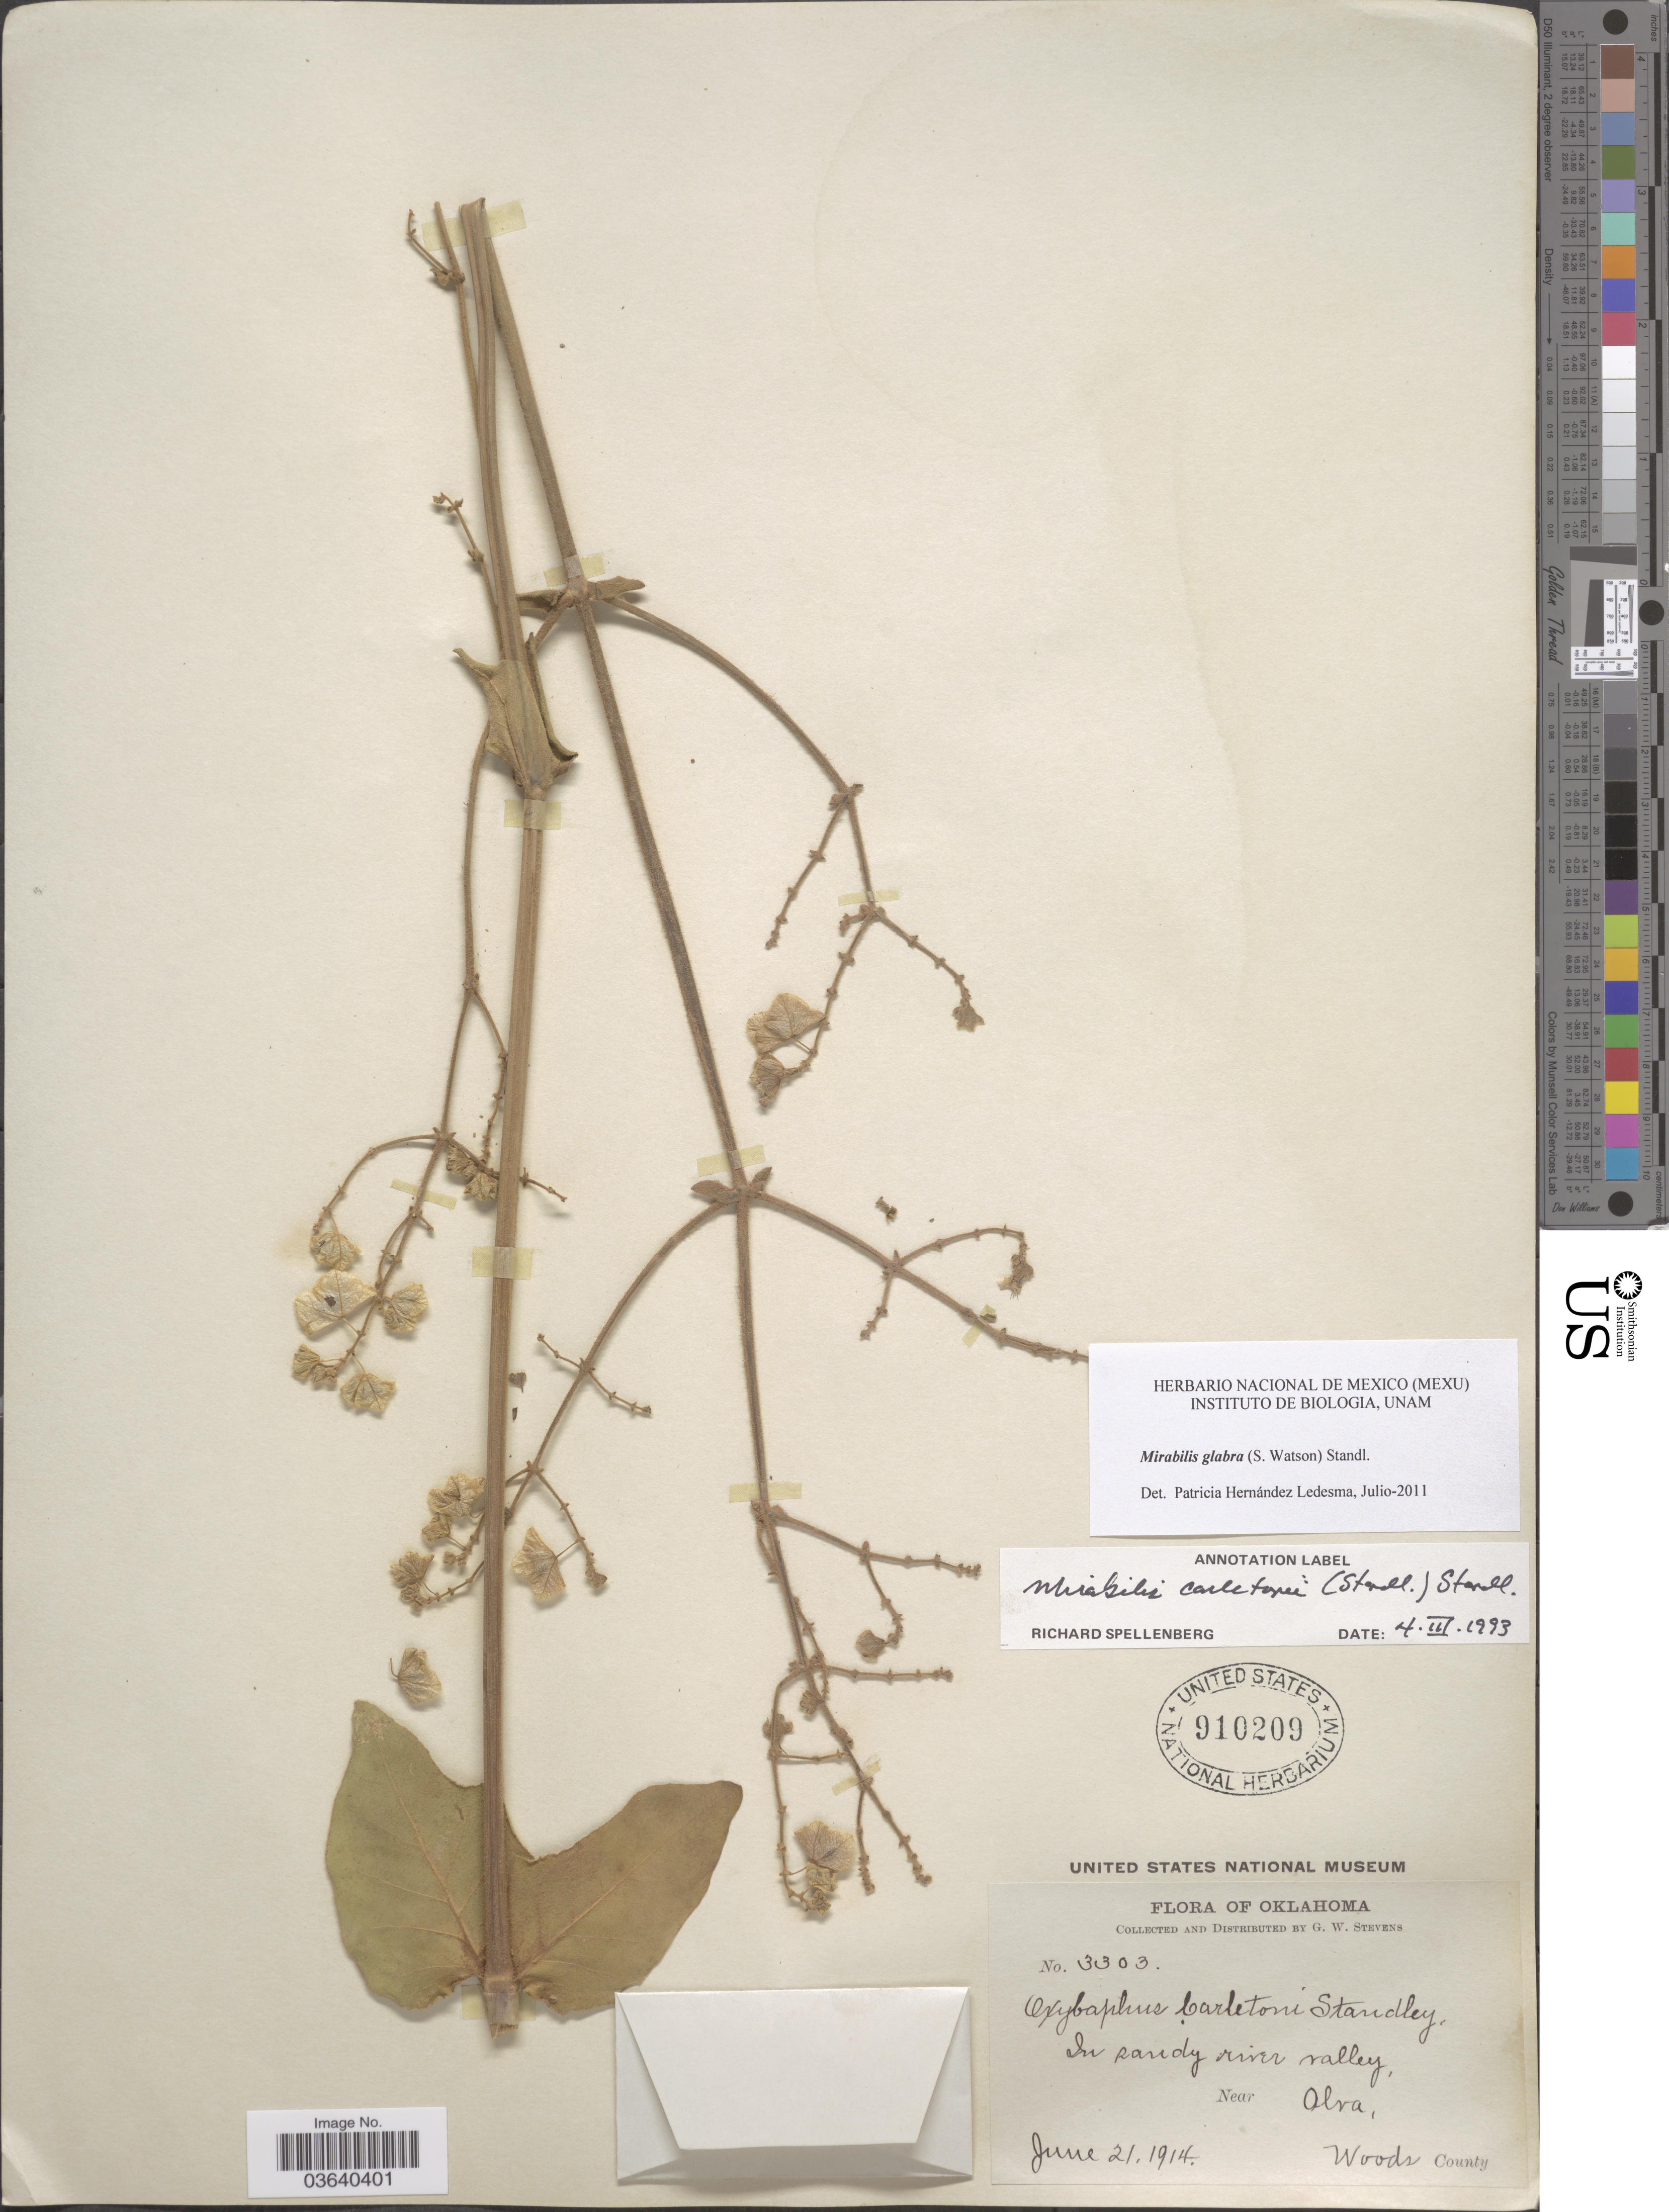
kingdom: Plantae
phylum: Tracheophyta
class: Magnoliopsida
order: Caryophyllales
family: Nyctaginaceae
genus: Mirabilis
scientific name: Mirabilis glabra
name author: (S. Watson) Standl.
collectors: G. W. Stevens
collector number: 3303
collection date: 1914-06-21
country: United States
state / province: Oklahoma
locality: River valley, Near Olva, Woods County.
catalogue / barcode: US 910209